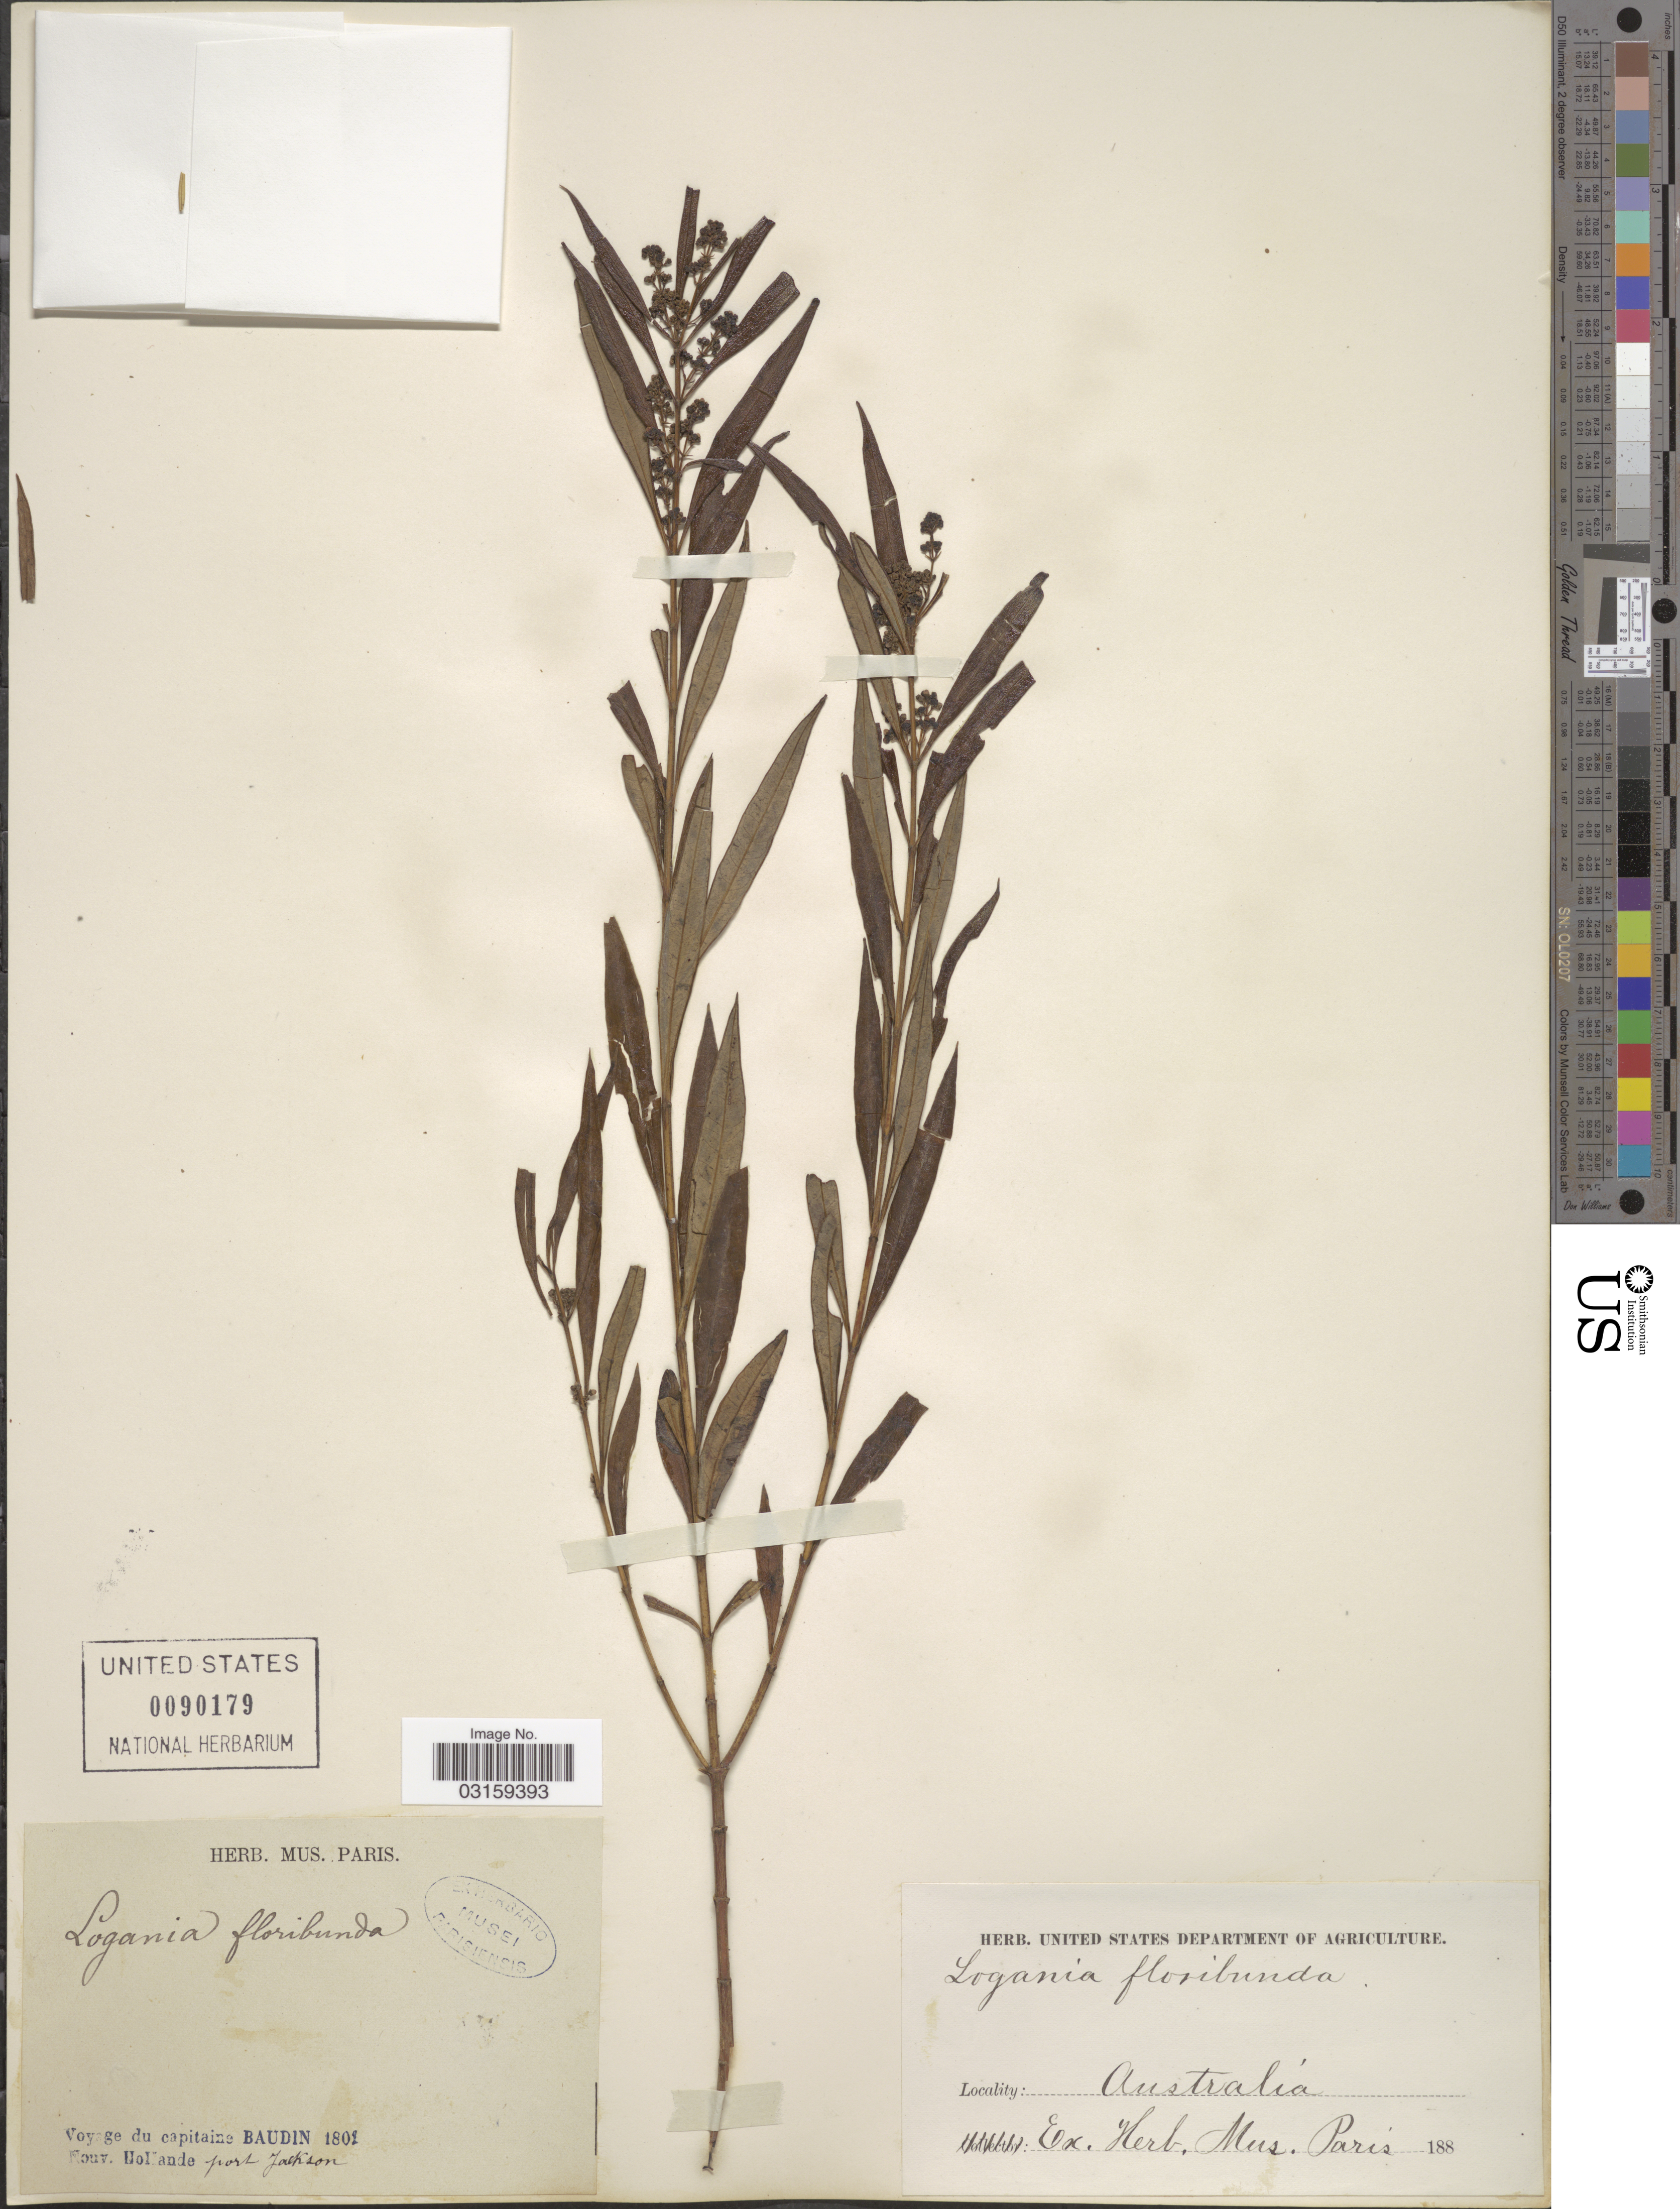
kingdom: Plantae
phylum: Tracheophyta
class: Magnoliopsida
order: Gentianales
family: Loganiaceae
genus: Logania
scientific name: Logania albiflora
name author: (Andrews) Druce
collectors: T. Baudin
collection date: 1801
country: Australia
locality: Nouv. Hollande. Port Jackson.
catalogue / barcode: US 90179